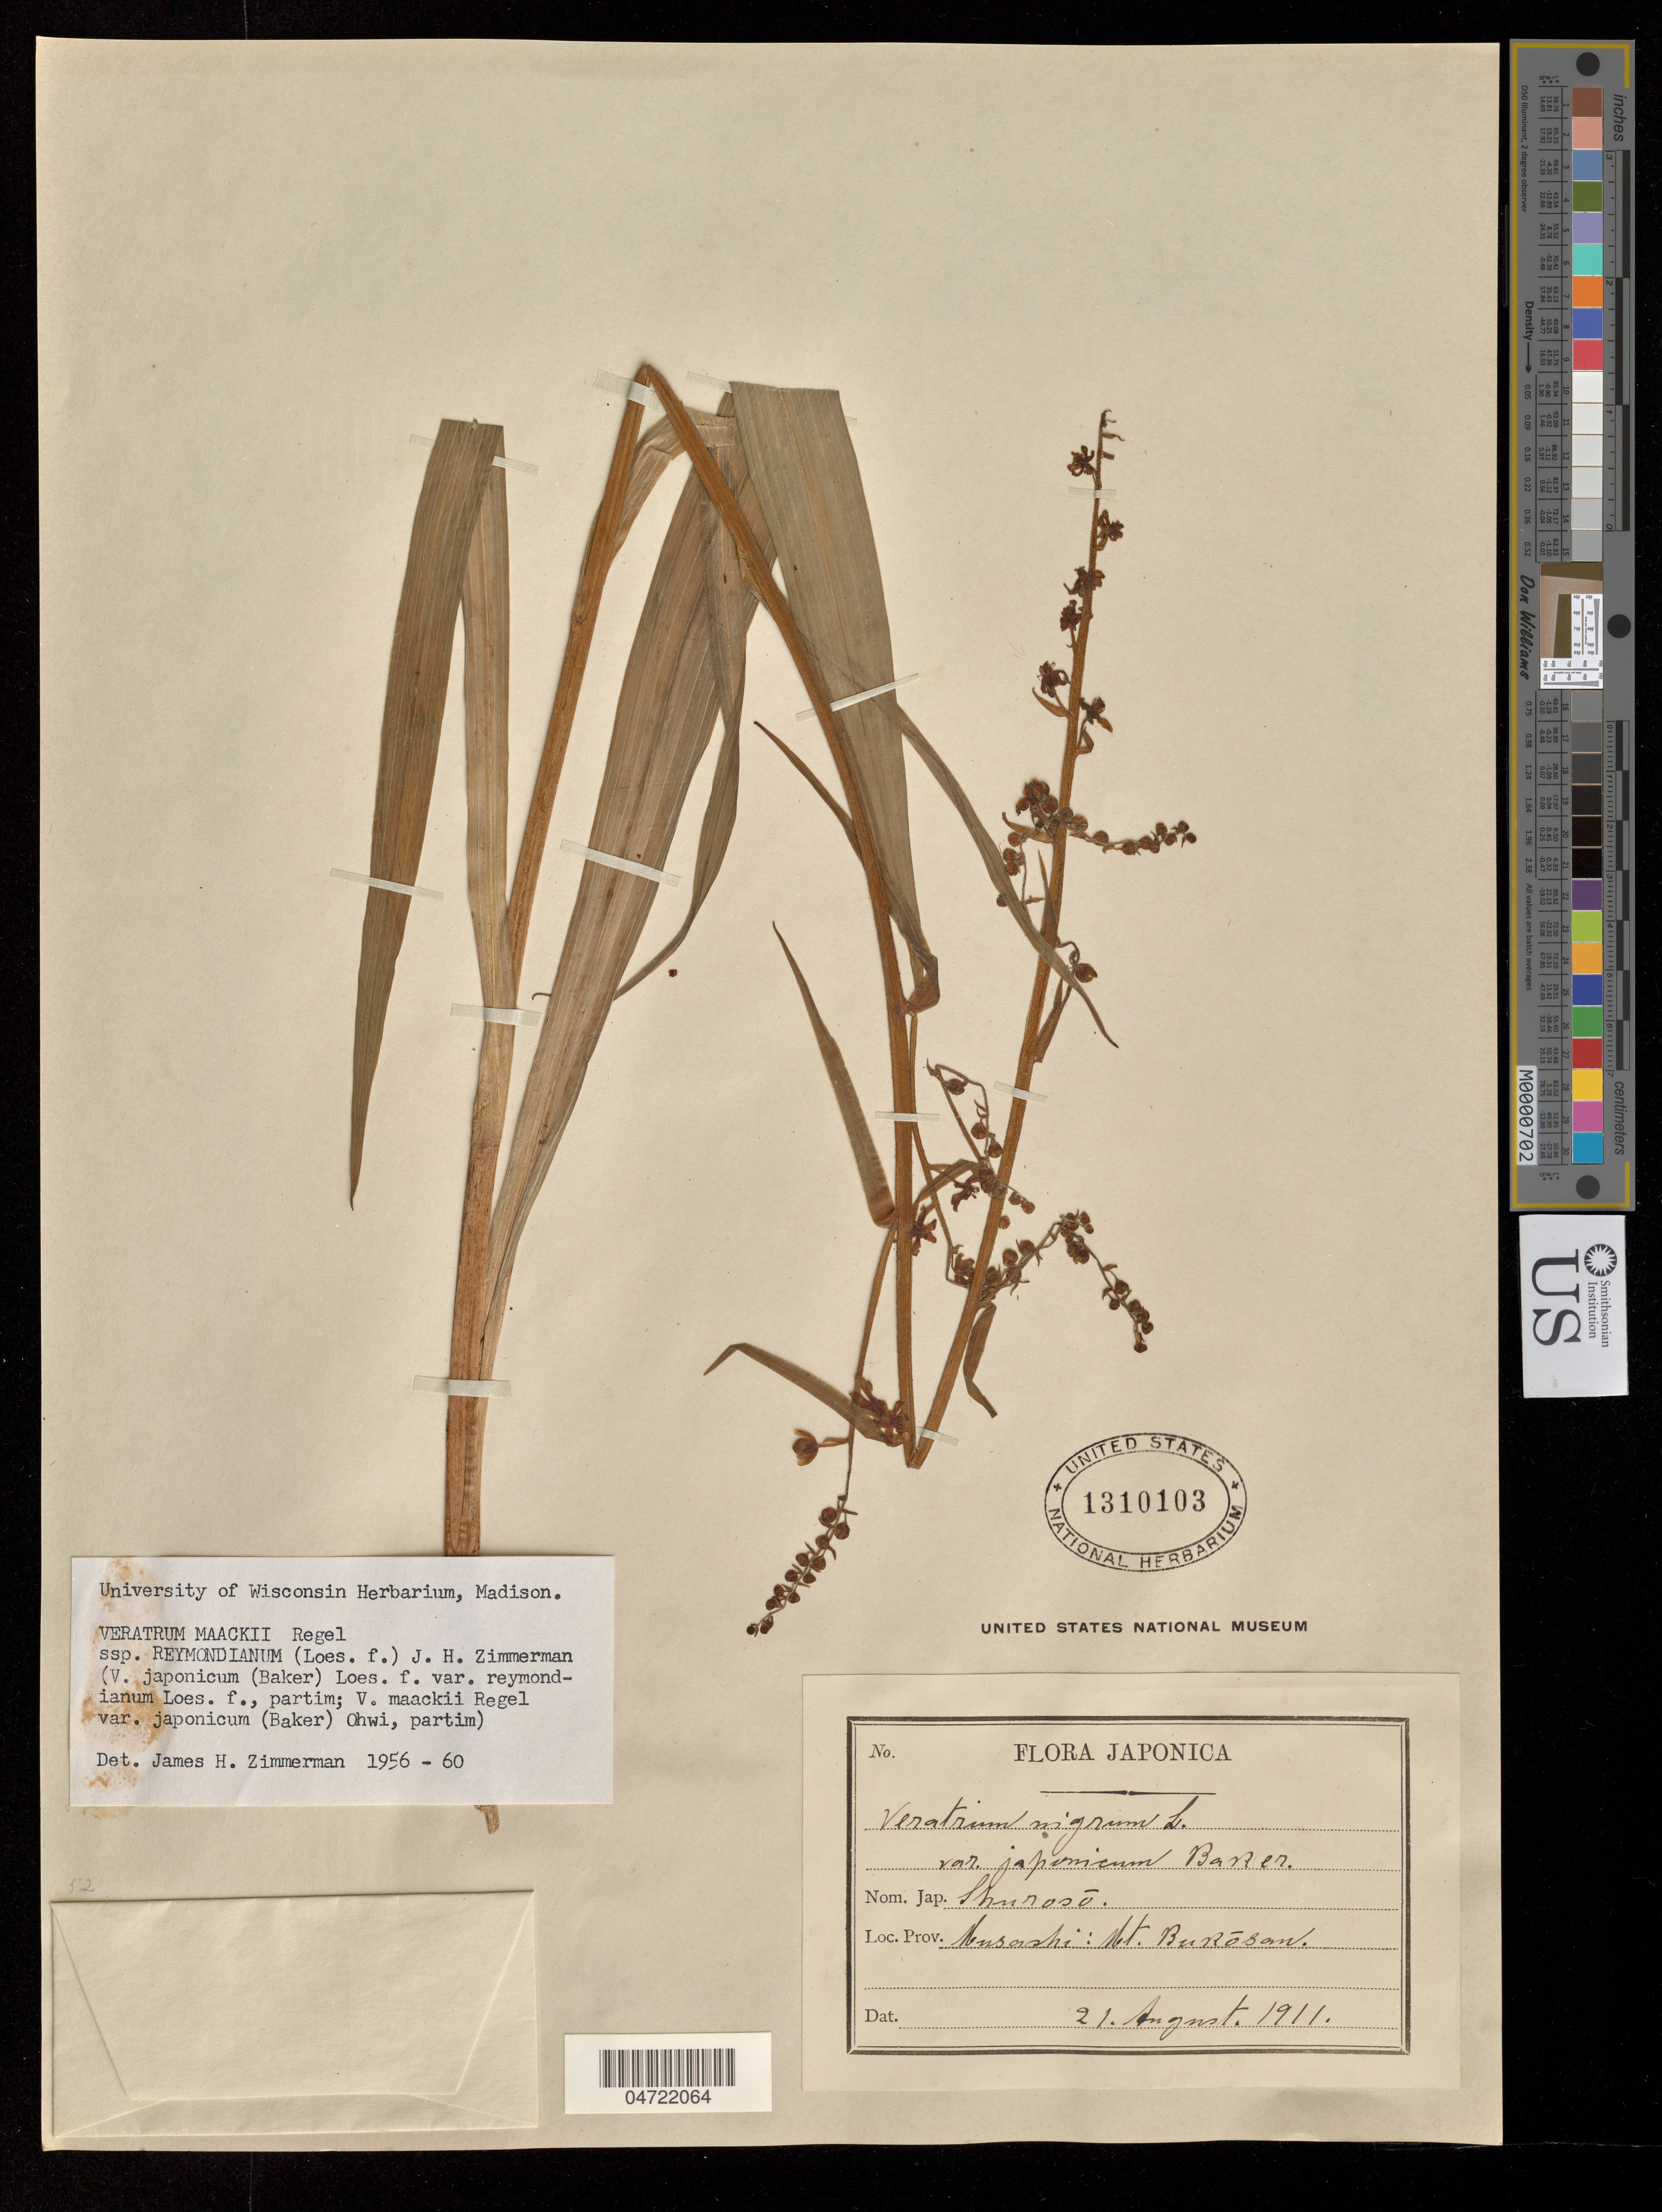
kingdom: Plantae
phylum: Tracheophyta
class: Liliopsida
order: Liliales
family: Melanthiaceae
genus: Veratrum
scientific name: Veratrum maackii subsp. reymondianum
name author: (O. Loes.) J.H. Zimmerman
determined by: Zimmerman, James Hall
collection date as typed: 21 Aug 1911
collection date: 1911-08-21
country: Japan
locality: Musashi, Nakano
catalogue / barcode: US 1310103